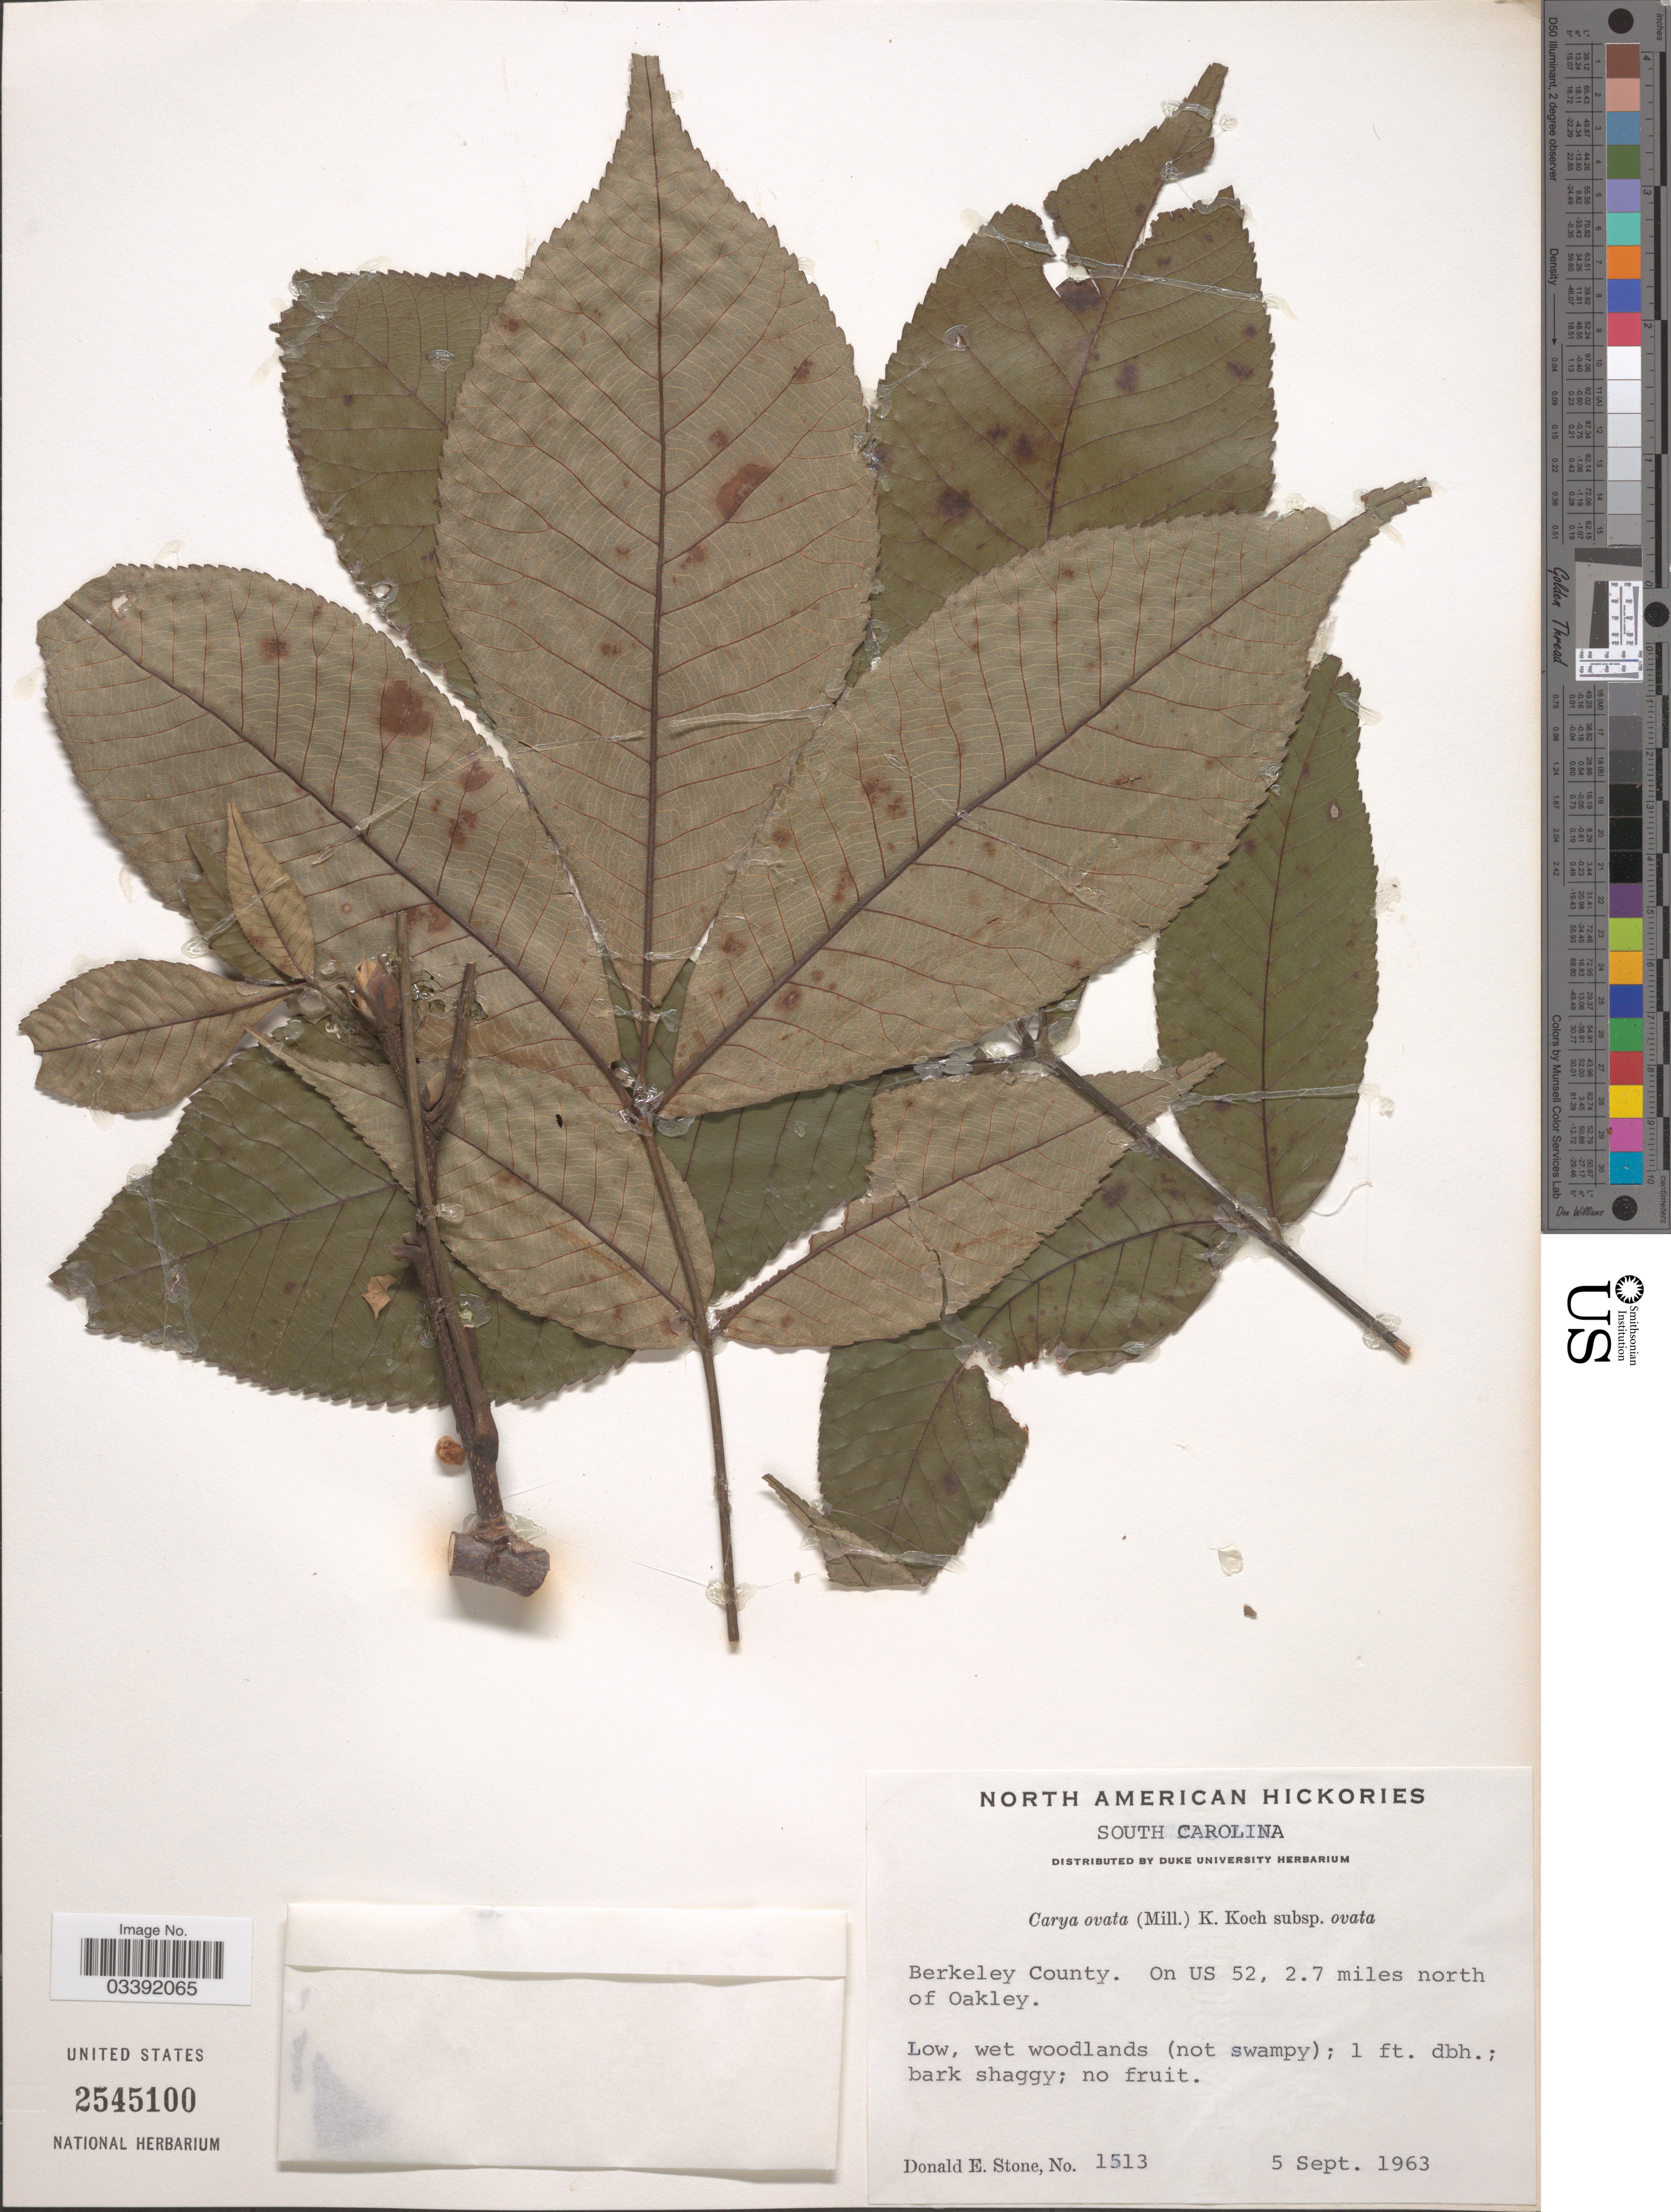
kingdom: Plantae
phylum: Tracheophyta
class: Magnoliopsida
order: Fagales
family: Juglandaceae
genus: Carya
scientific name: Carya ovata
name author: (Mill.) K. Koch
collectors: D. Stone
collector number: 1513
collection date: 1963-09-05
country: United States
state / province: South Carolina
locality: Berkeley County. On US 52, 2.7 miles north of Oakley.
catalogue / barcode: US 2545100